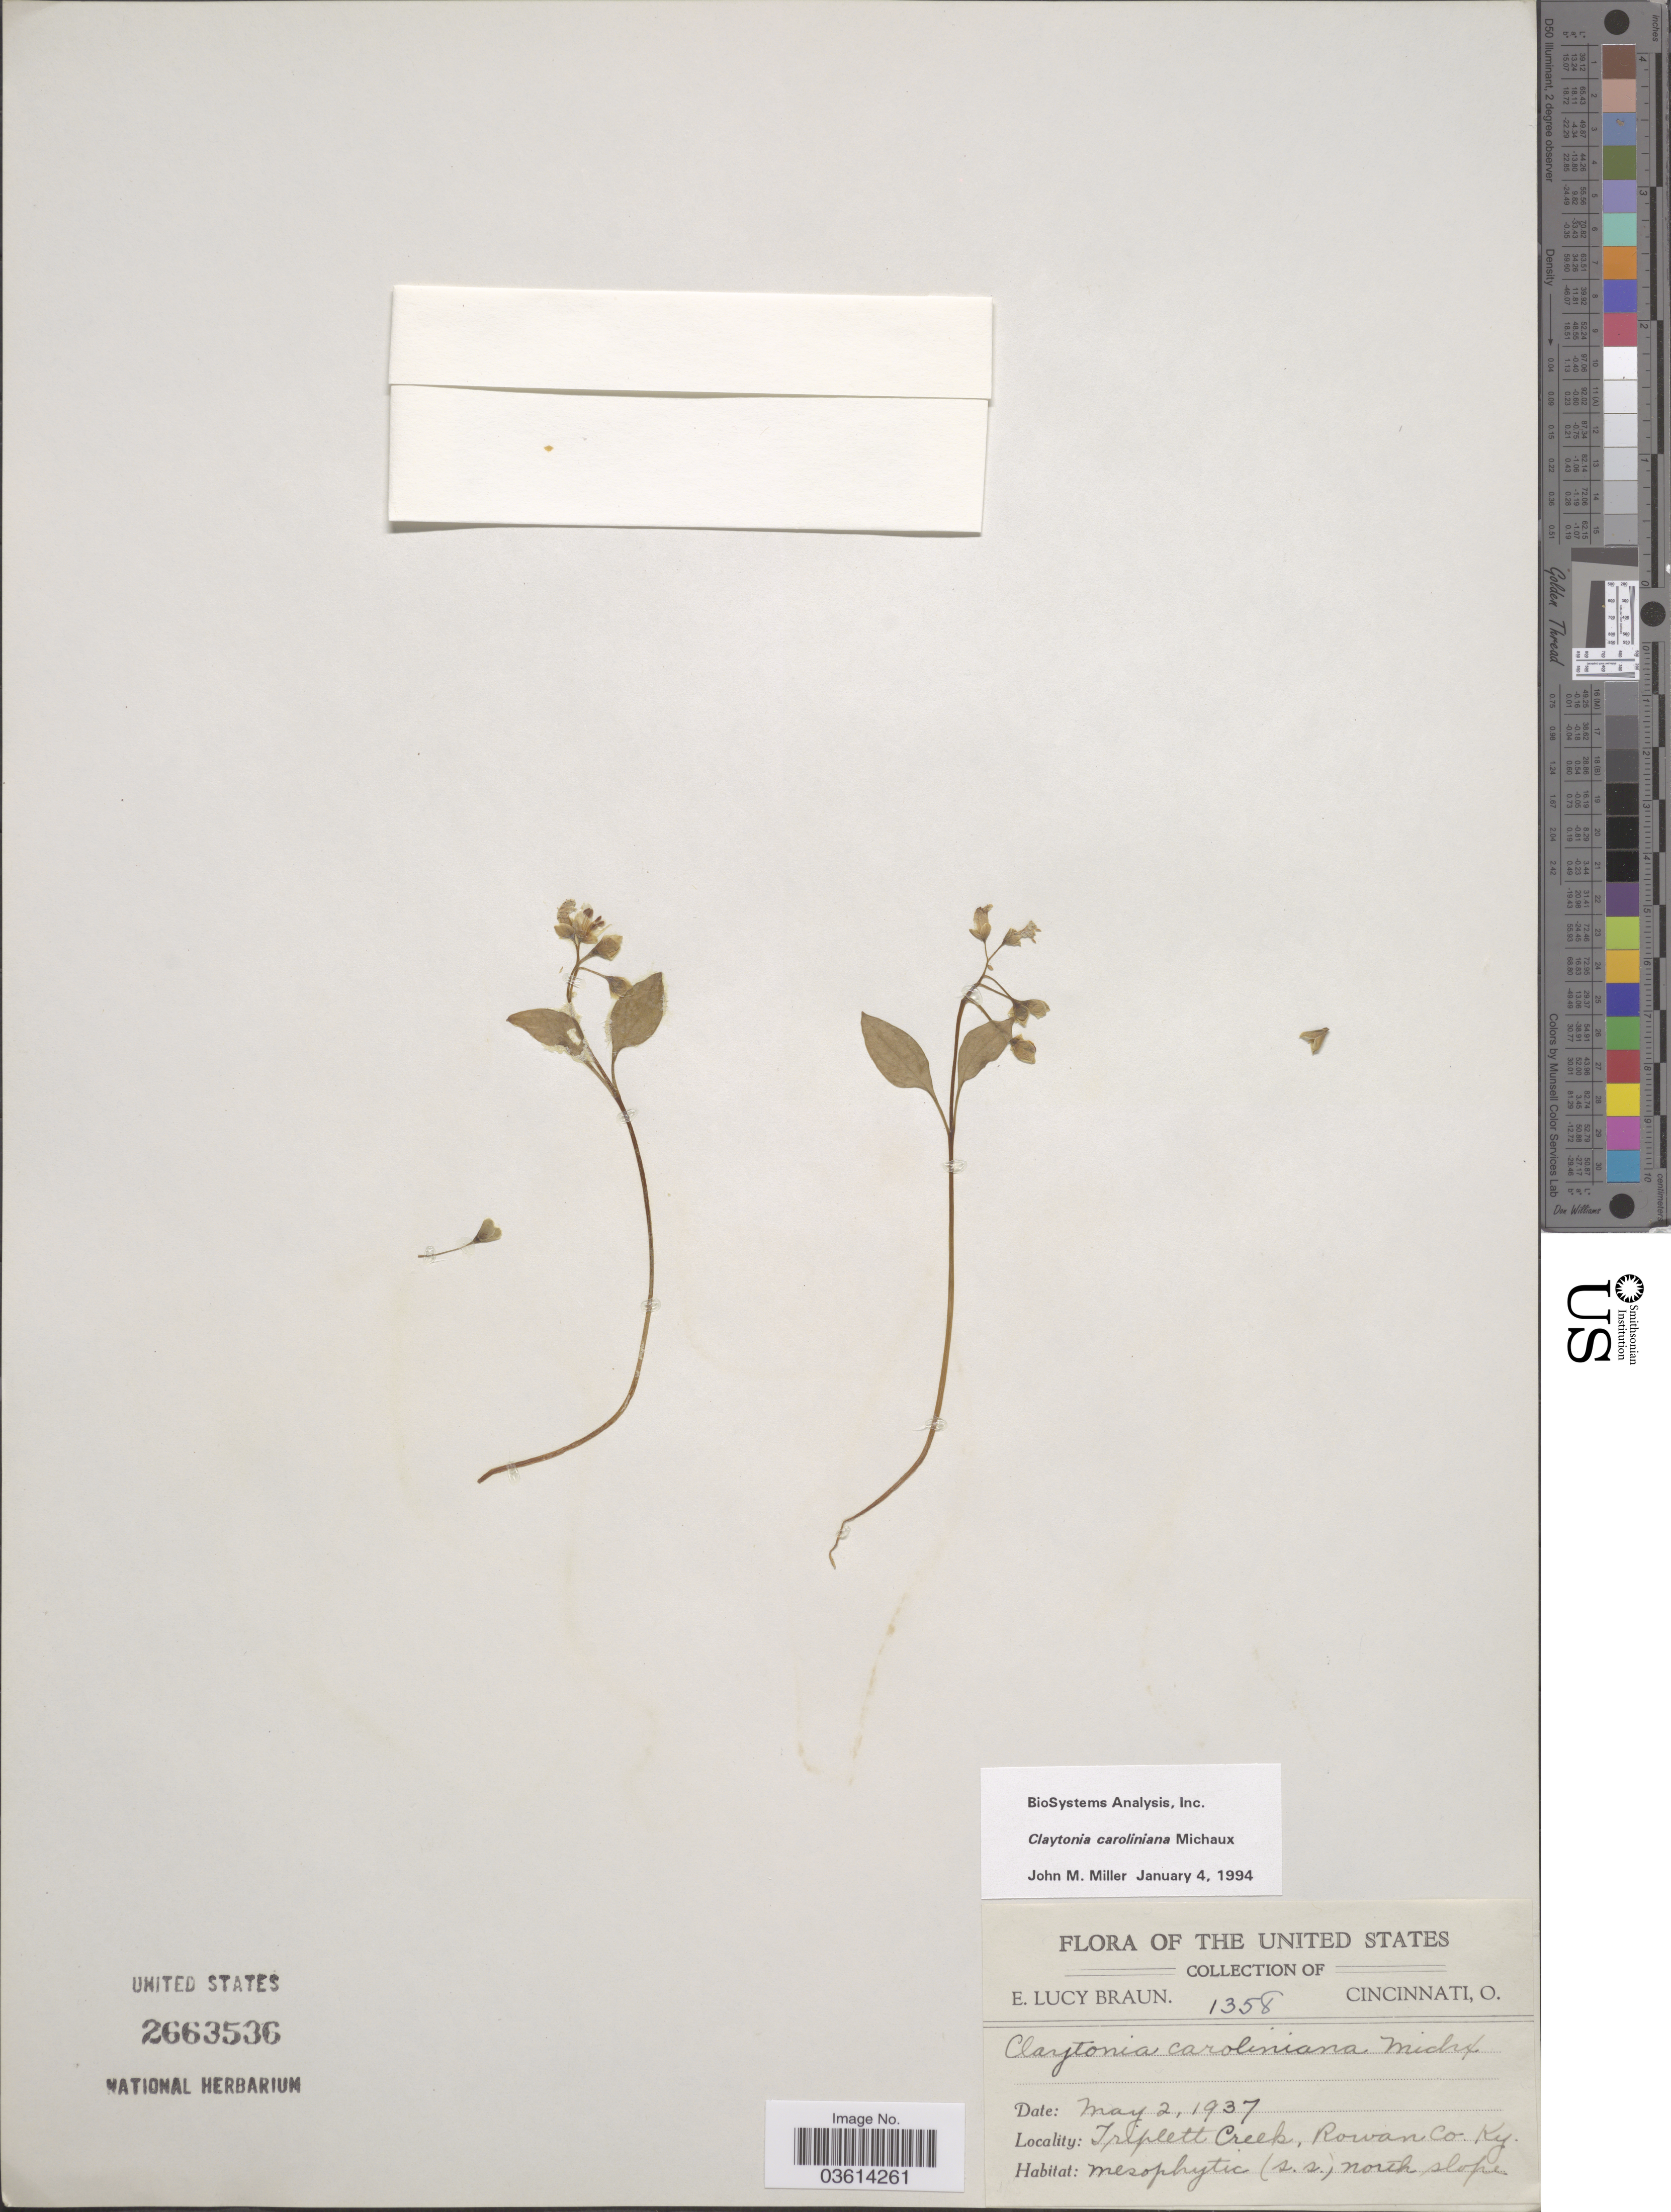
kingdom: Plantae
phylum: Tracheophyta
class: Magnoliopsida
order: Caryophyllales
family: Montiaceae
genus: Claytonia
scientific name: Claytonia caroliniana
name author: Michx.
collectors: E. L. Braun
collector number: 1358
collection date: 1937-05-02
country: United States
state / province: Kentucky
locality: Triplett Creek, Rowan Co.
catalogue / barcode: US 2663536